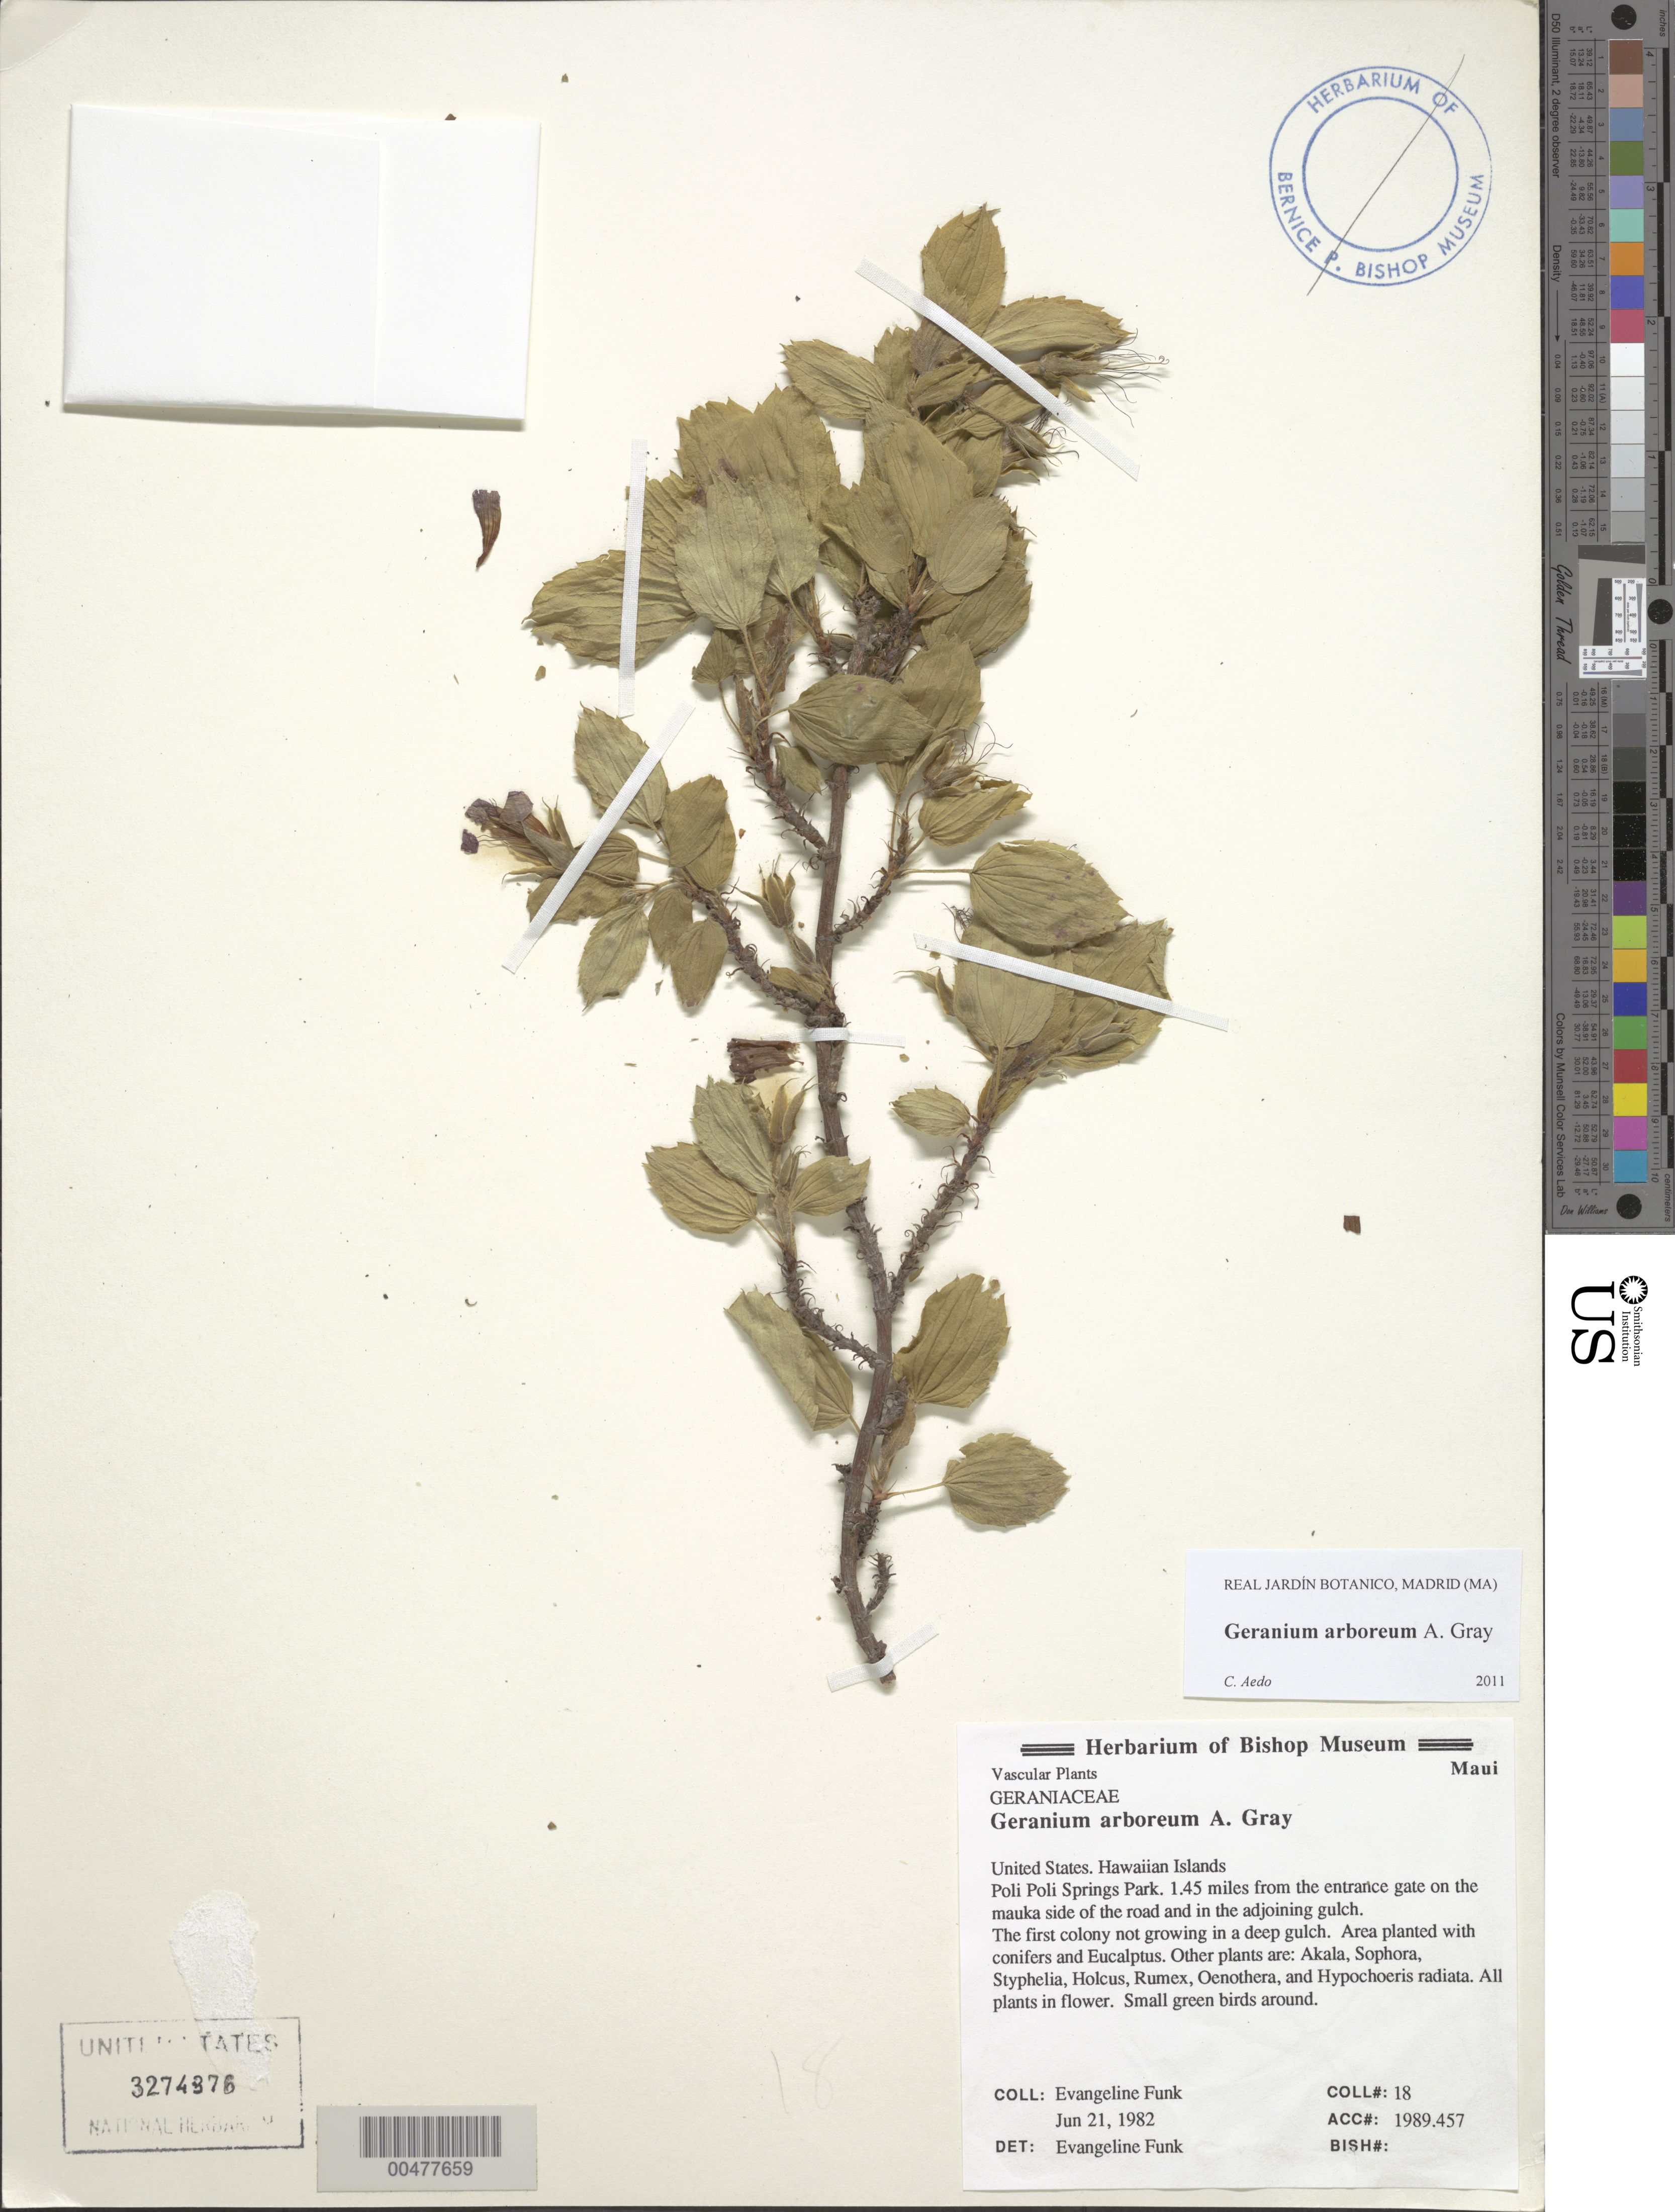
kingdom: Plantae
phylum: Tracheophyta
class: Magnoliopsida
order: Geraniales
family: Geraniaceae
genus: Geranium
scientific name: Geranium arboreum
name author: A. Gray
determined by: Aedo, C.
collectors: E. Funk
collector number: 18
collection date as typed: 21 Jun 1982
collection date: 1982-06-21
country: United States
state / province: Hawaii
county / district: Maui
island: Maui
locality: Poli Poli Springs Park, 1.45 mi from the entrance gate on the mauka side of the rd and in the adjoining gulch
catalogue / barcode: US 3274376